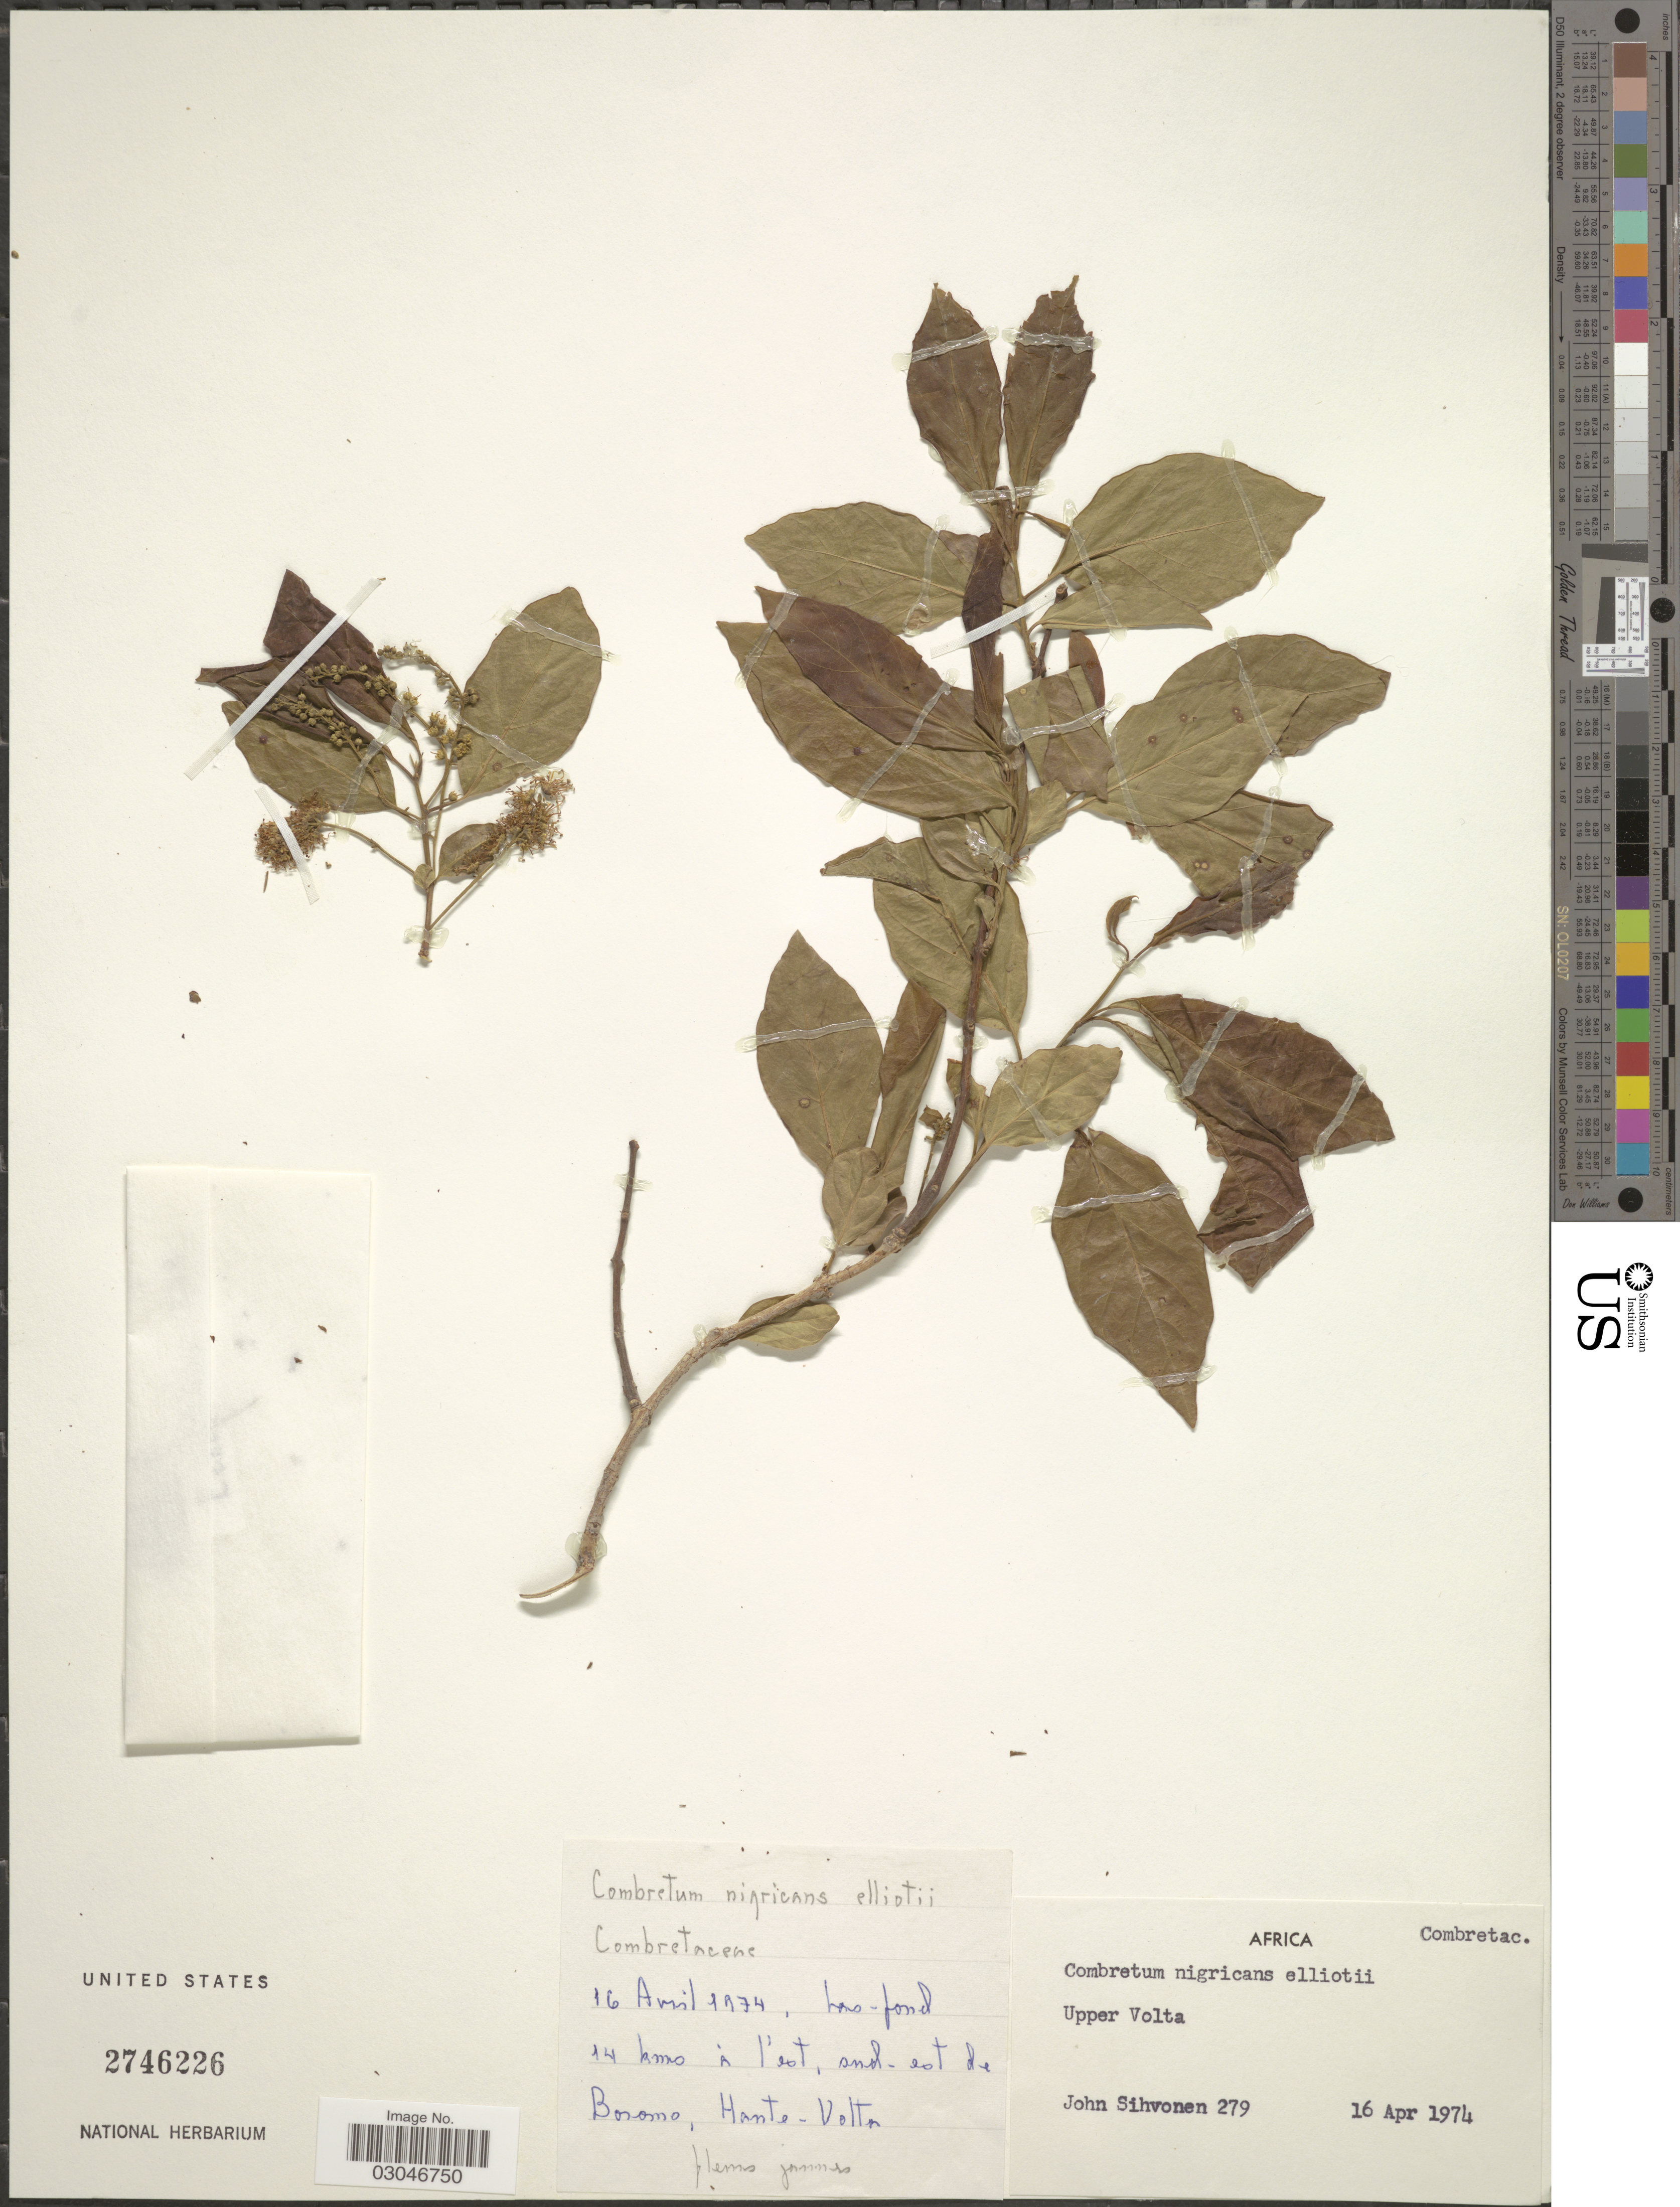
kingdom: Plantae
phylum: Tracheophyta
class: Magnoliopsida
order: Myrtales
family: Combretaceae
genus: Combretum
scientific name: Combretum nigricans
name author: Lepr. ex Guill. & Perr.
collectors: J. Sihvonen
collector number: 279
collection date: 1974-04-16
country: Burkina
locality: Upper Volta. 14 kms á l'est, sud-est de Boromo, Haute-Volta.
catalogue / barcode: US 2746226